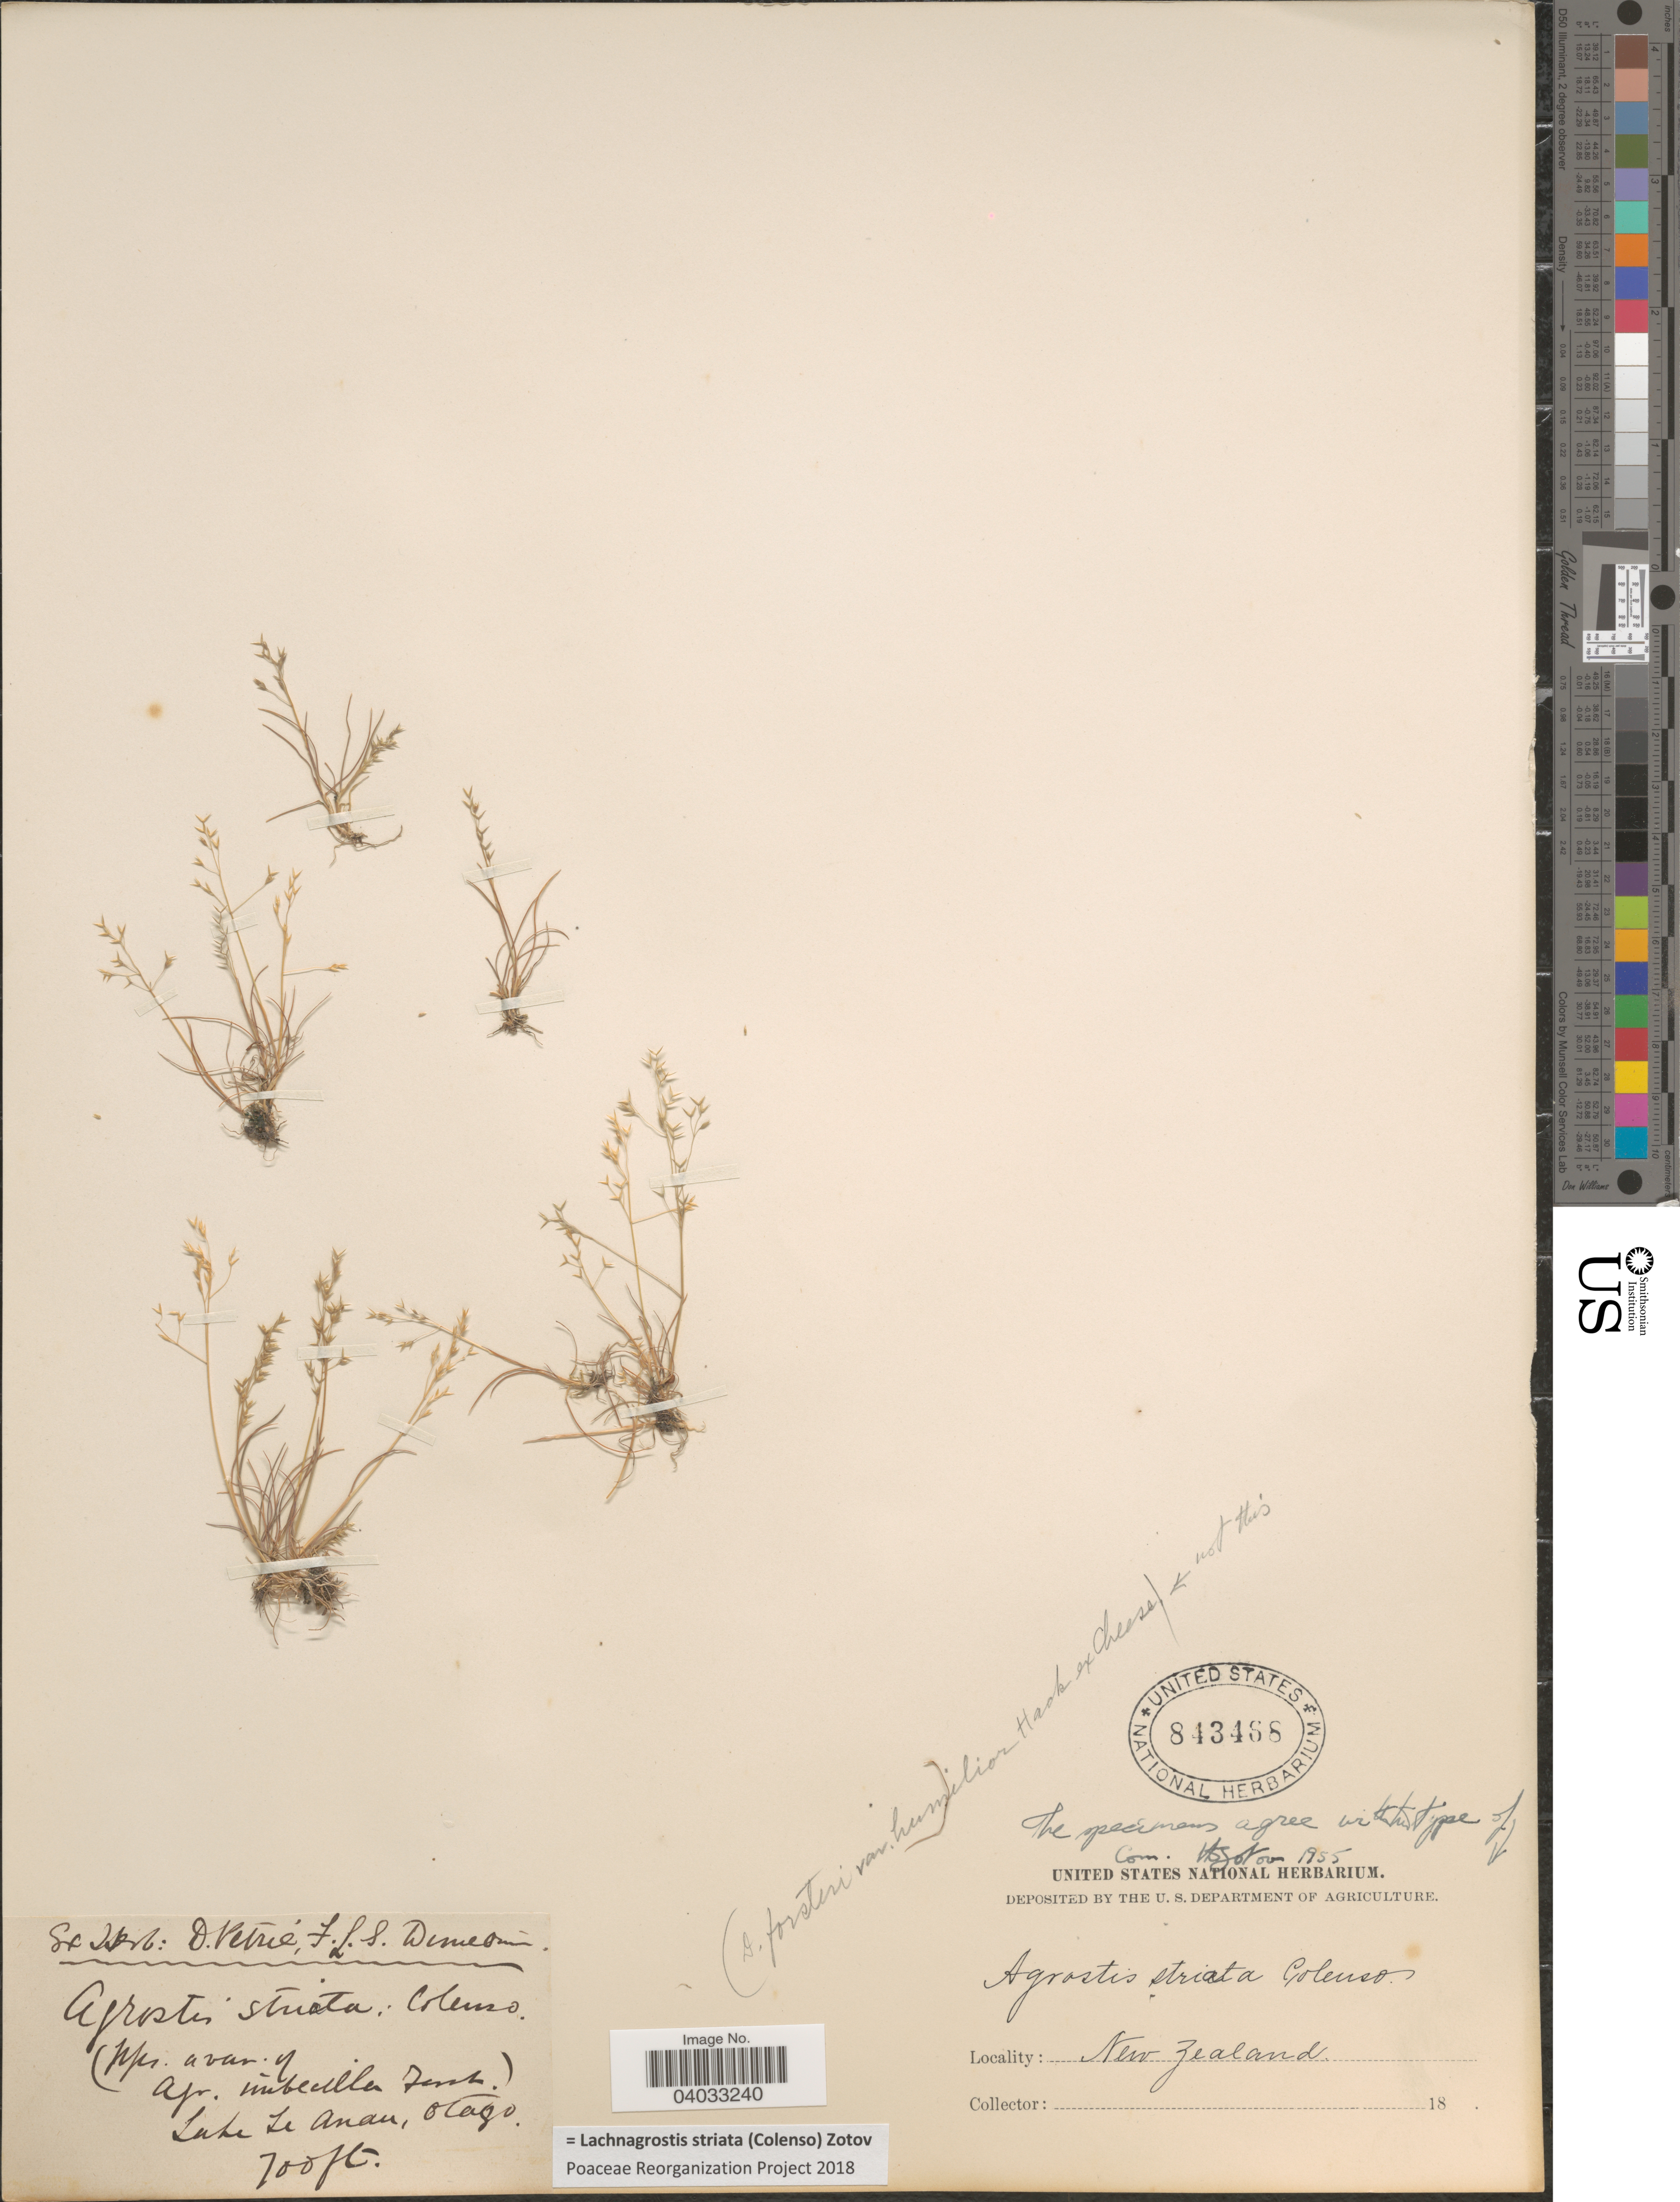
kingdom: Plantae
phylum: Tracheophyta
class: Liliopsida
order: Poales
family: Poaceae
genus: Lachnagrostis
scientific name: Lachnagrostis striata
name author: (Colenso) Zotov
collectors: Ex Herb. D. Petrie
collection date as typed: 18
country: New Zealand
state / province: Otago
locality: Lake Te Anau, Otago.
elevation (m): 213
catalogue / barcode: US 843468